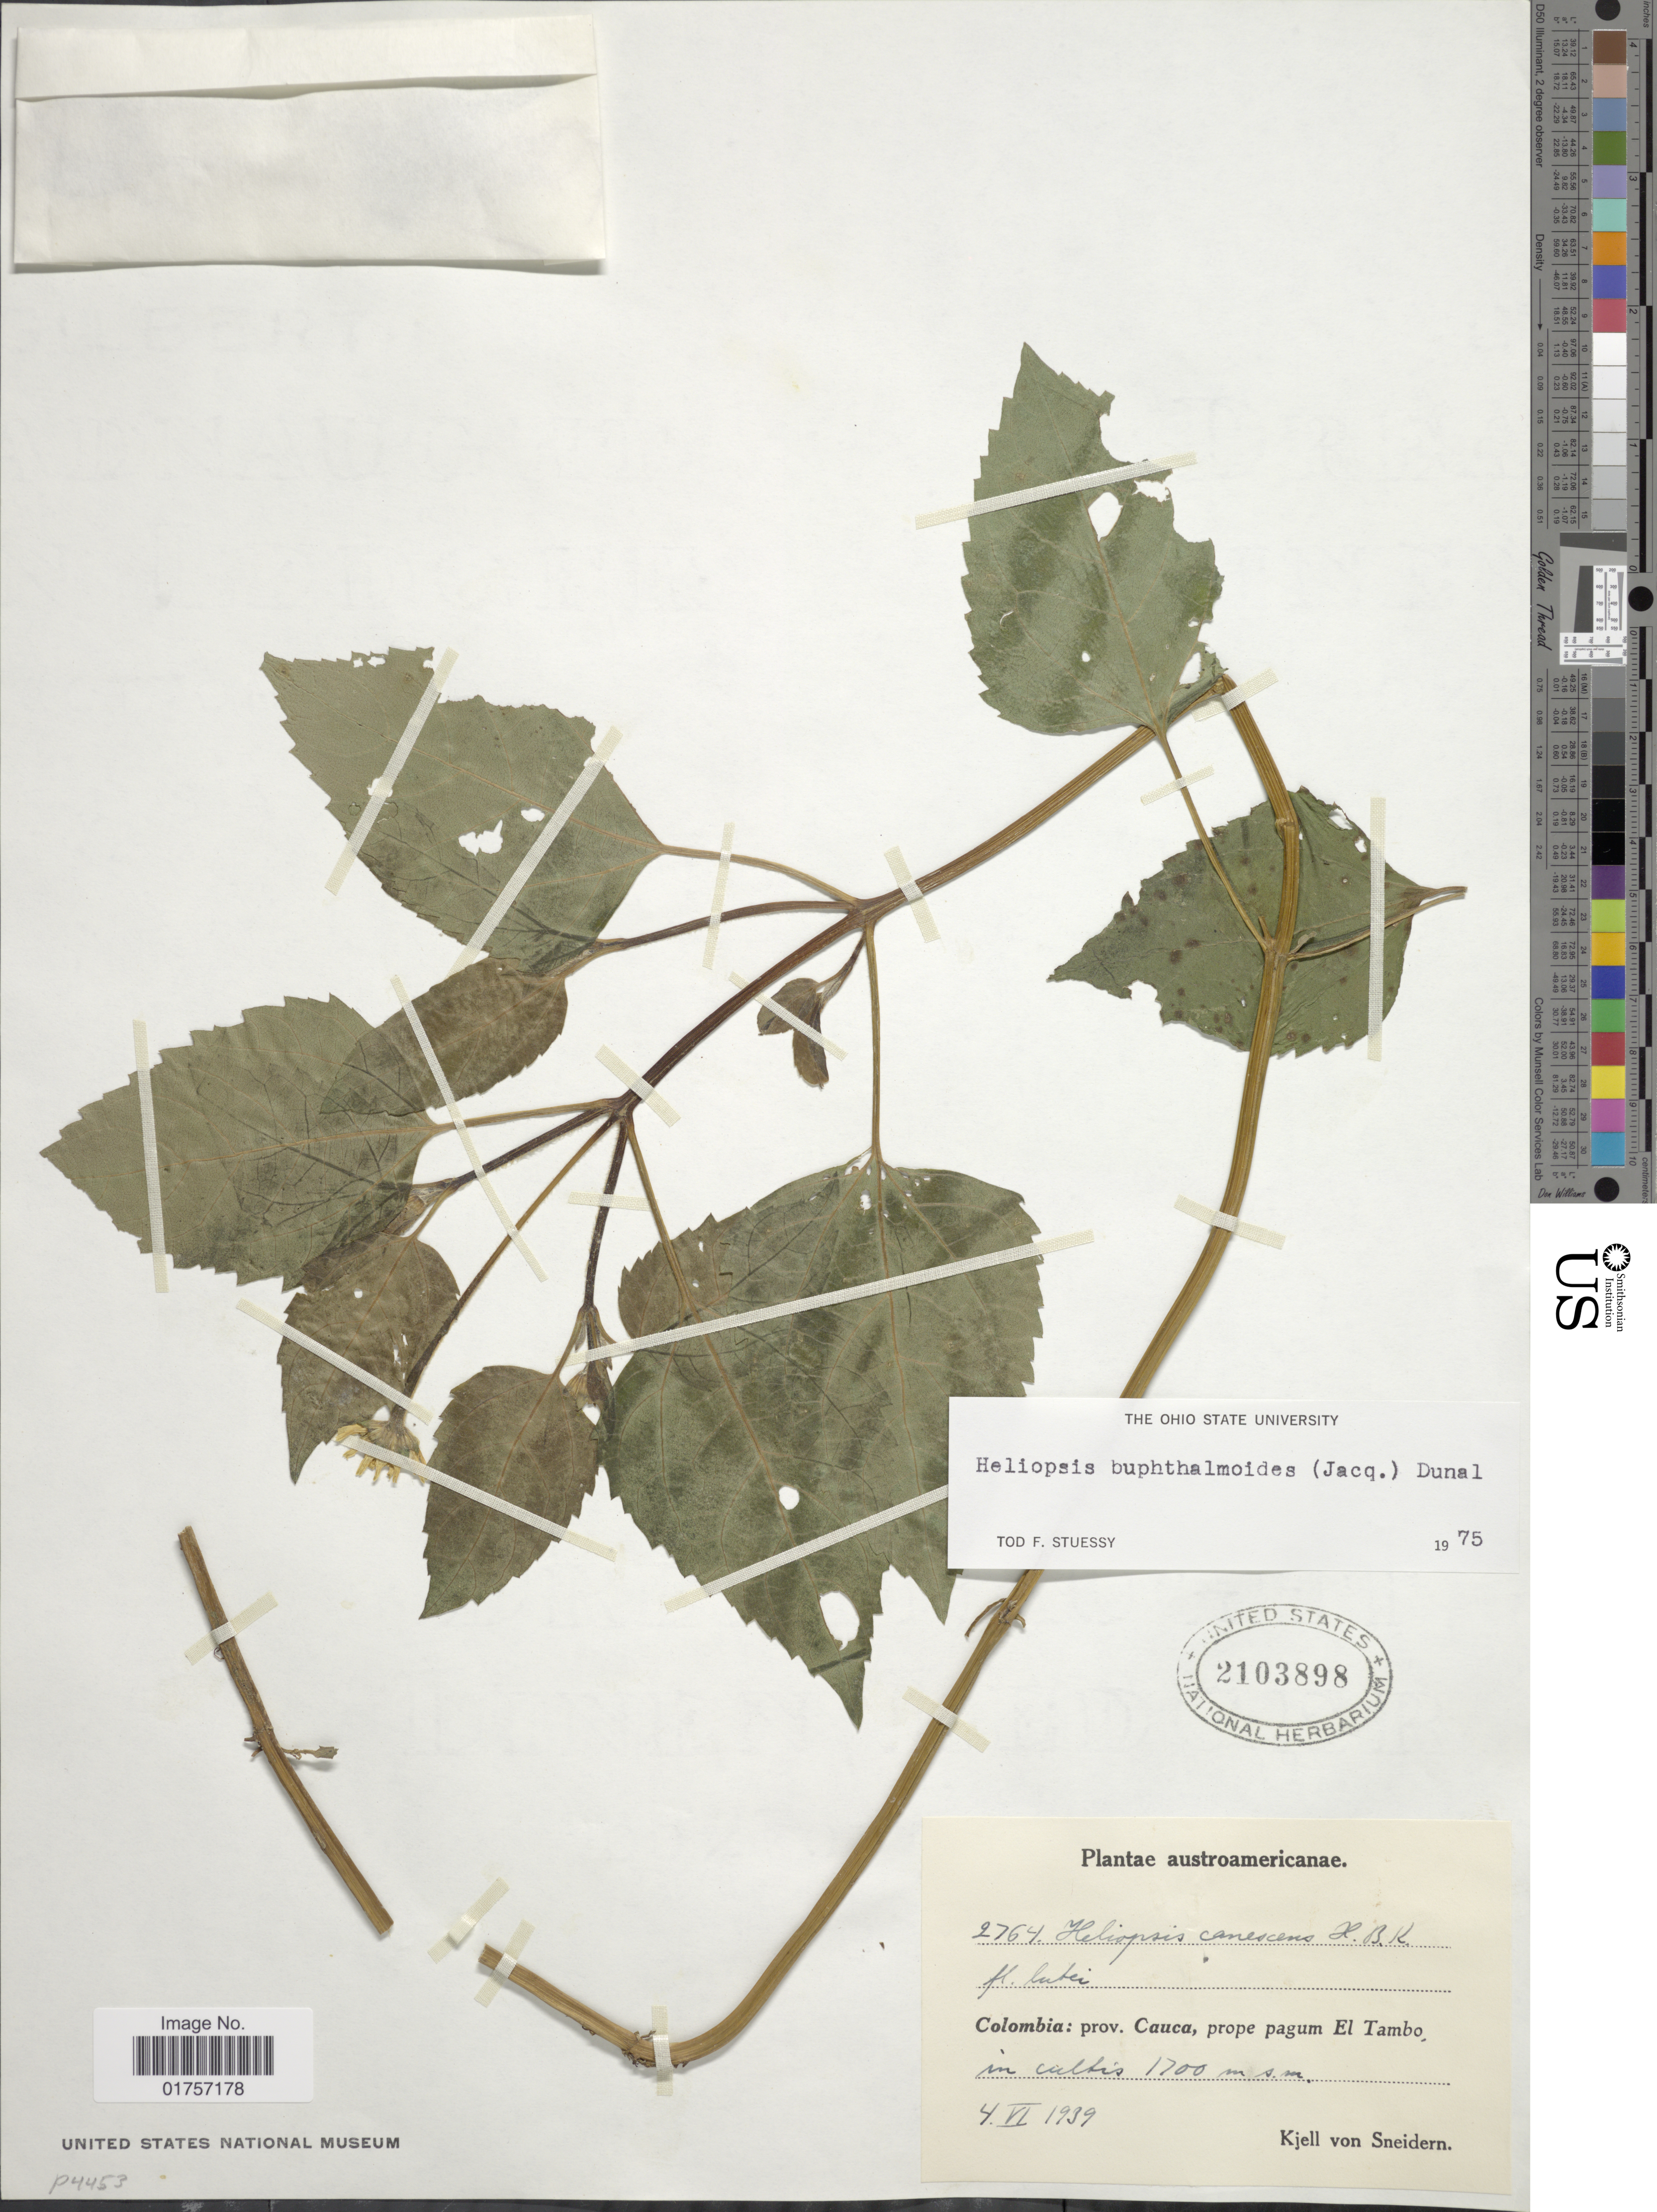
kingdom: Plantae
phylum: Tracheophyta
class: Magnoliopsida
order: Asterales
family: Asteraceae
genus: Heliopsis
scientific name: Heliopsis buphthalmoides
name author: (Jacq.) Dunal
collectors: K. von Sneidern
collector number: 2764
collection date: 1939-06-04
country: Colombia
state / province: Cauca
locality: Prope pagum El Tambo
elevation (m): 1700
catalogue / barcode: US 2103898